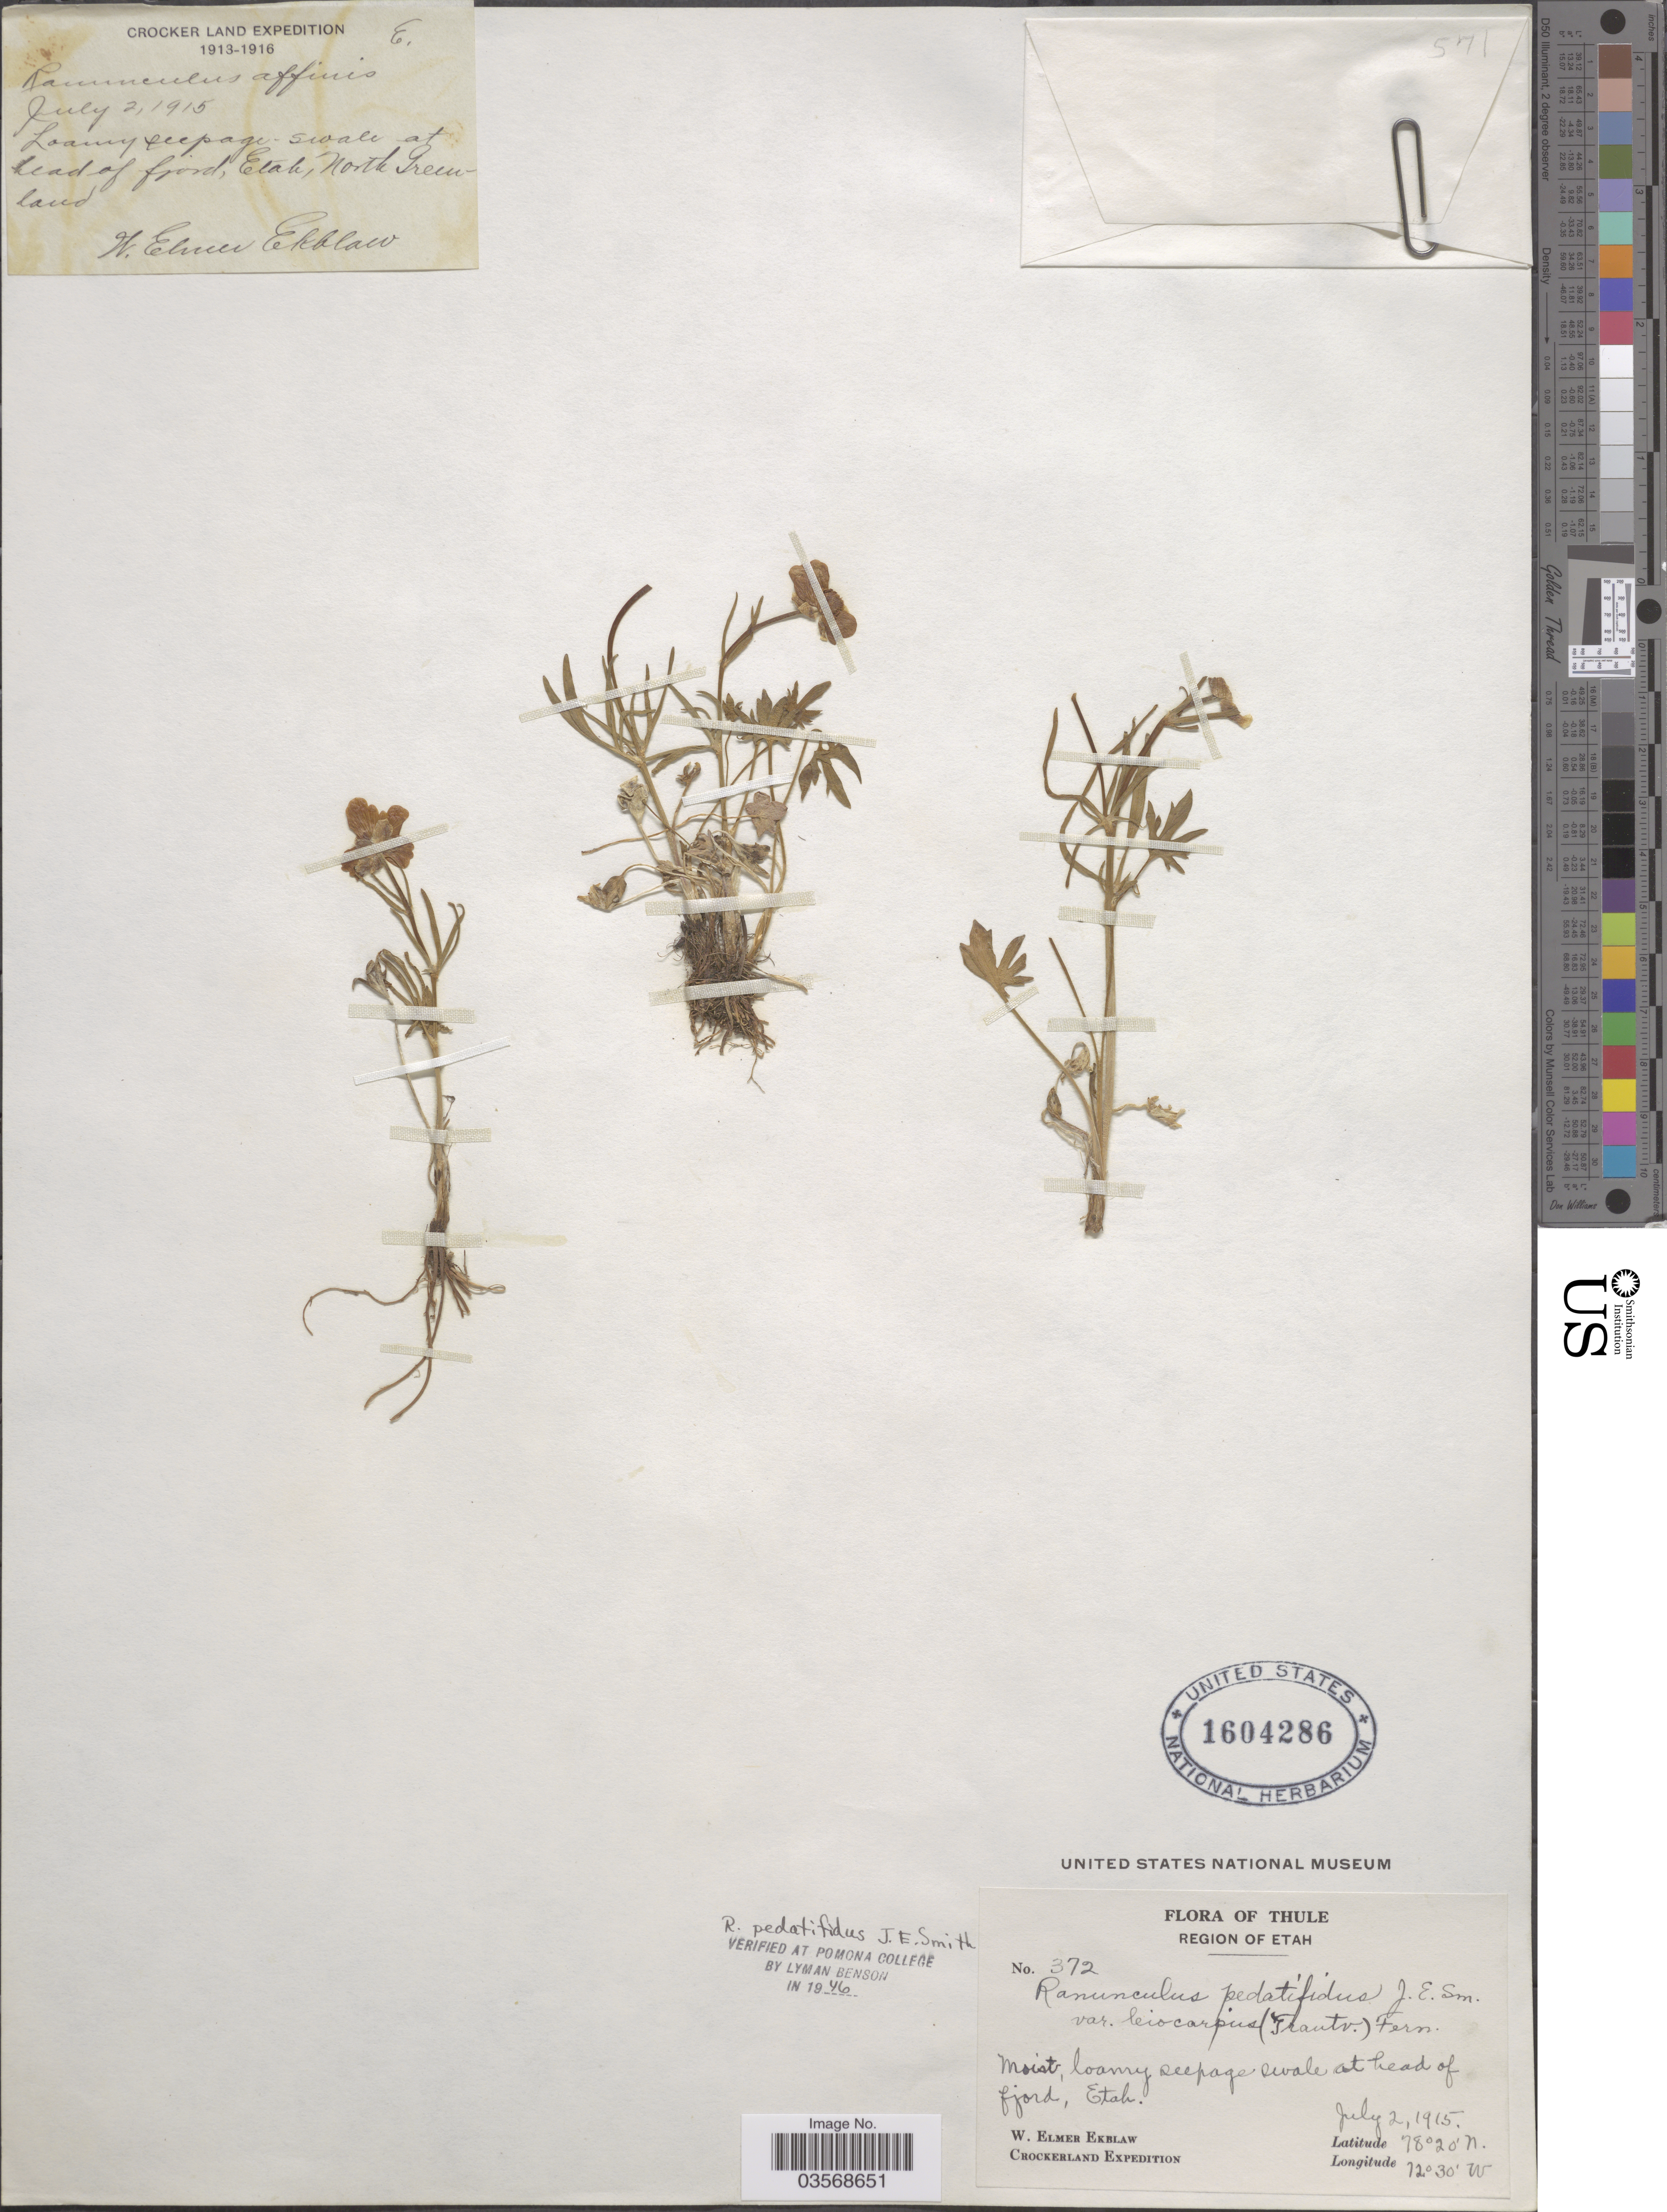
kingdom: Plantae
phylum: Tracheophyta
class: Magnoliopsida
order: Ranunculales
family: Ranunculaceae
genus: Ranunculus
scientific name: Ranunculus peduncularis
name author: Sm.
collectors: W. Ekblaw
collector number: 372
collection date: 1915-07-02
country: Greenland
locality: Thule. Region of Etah. Moist, loamy seepage swale at head of fjord. Etah.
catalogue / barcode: US 1604286